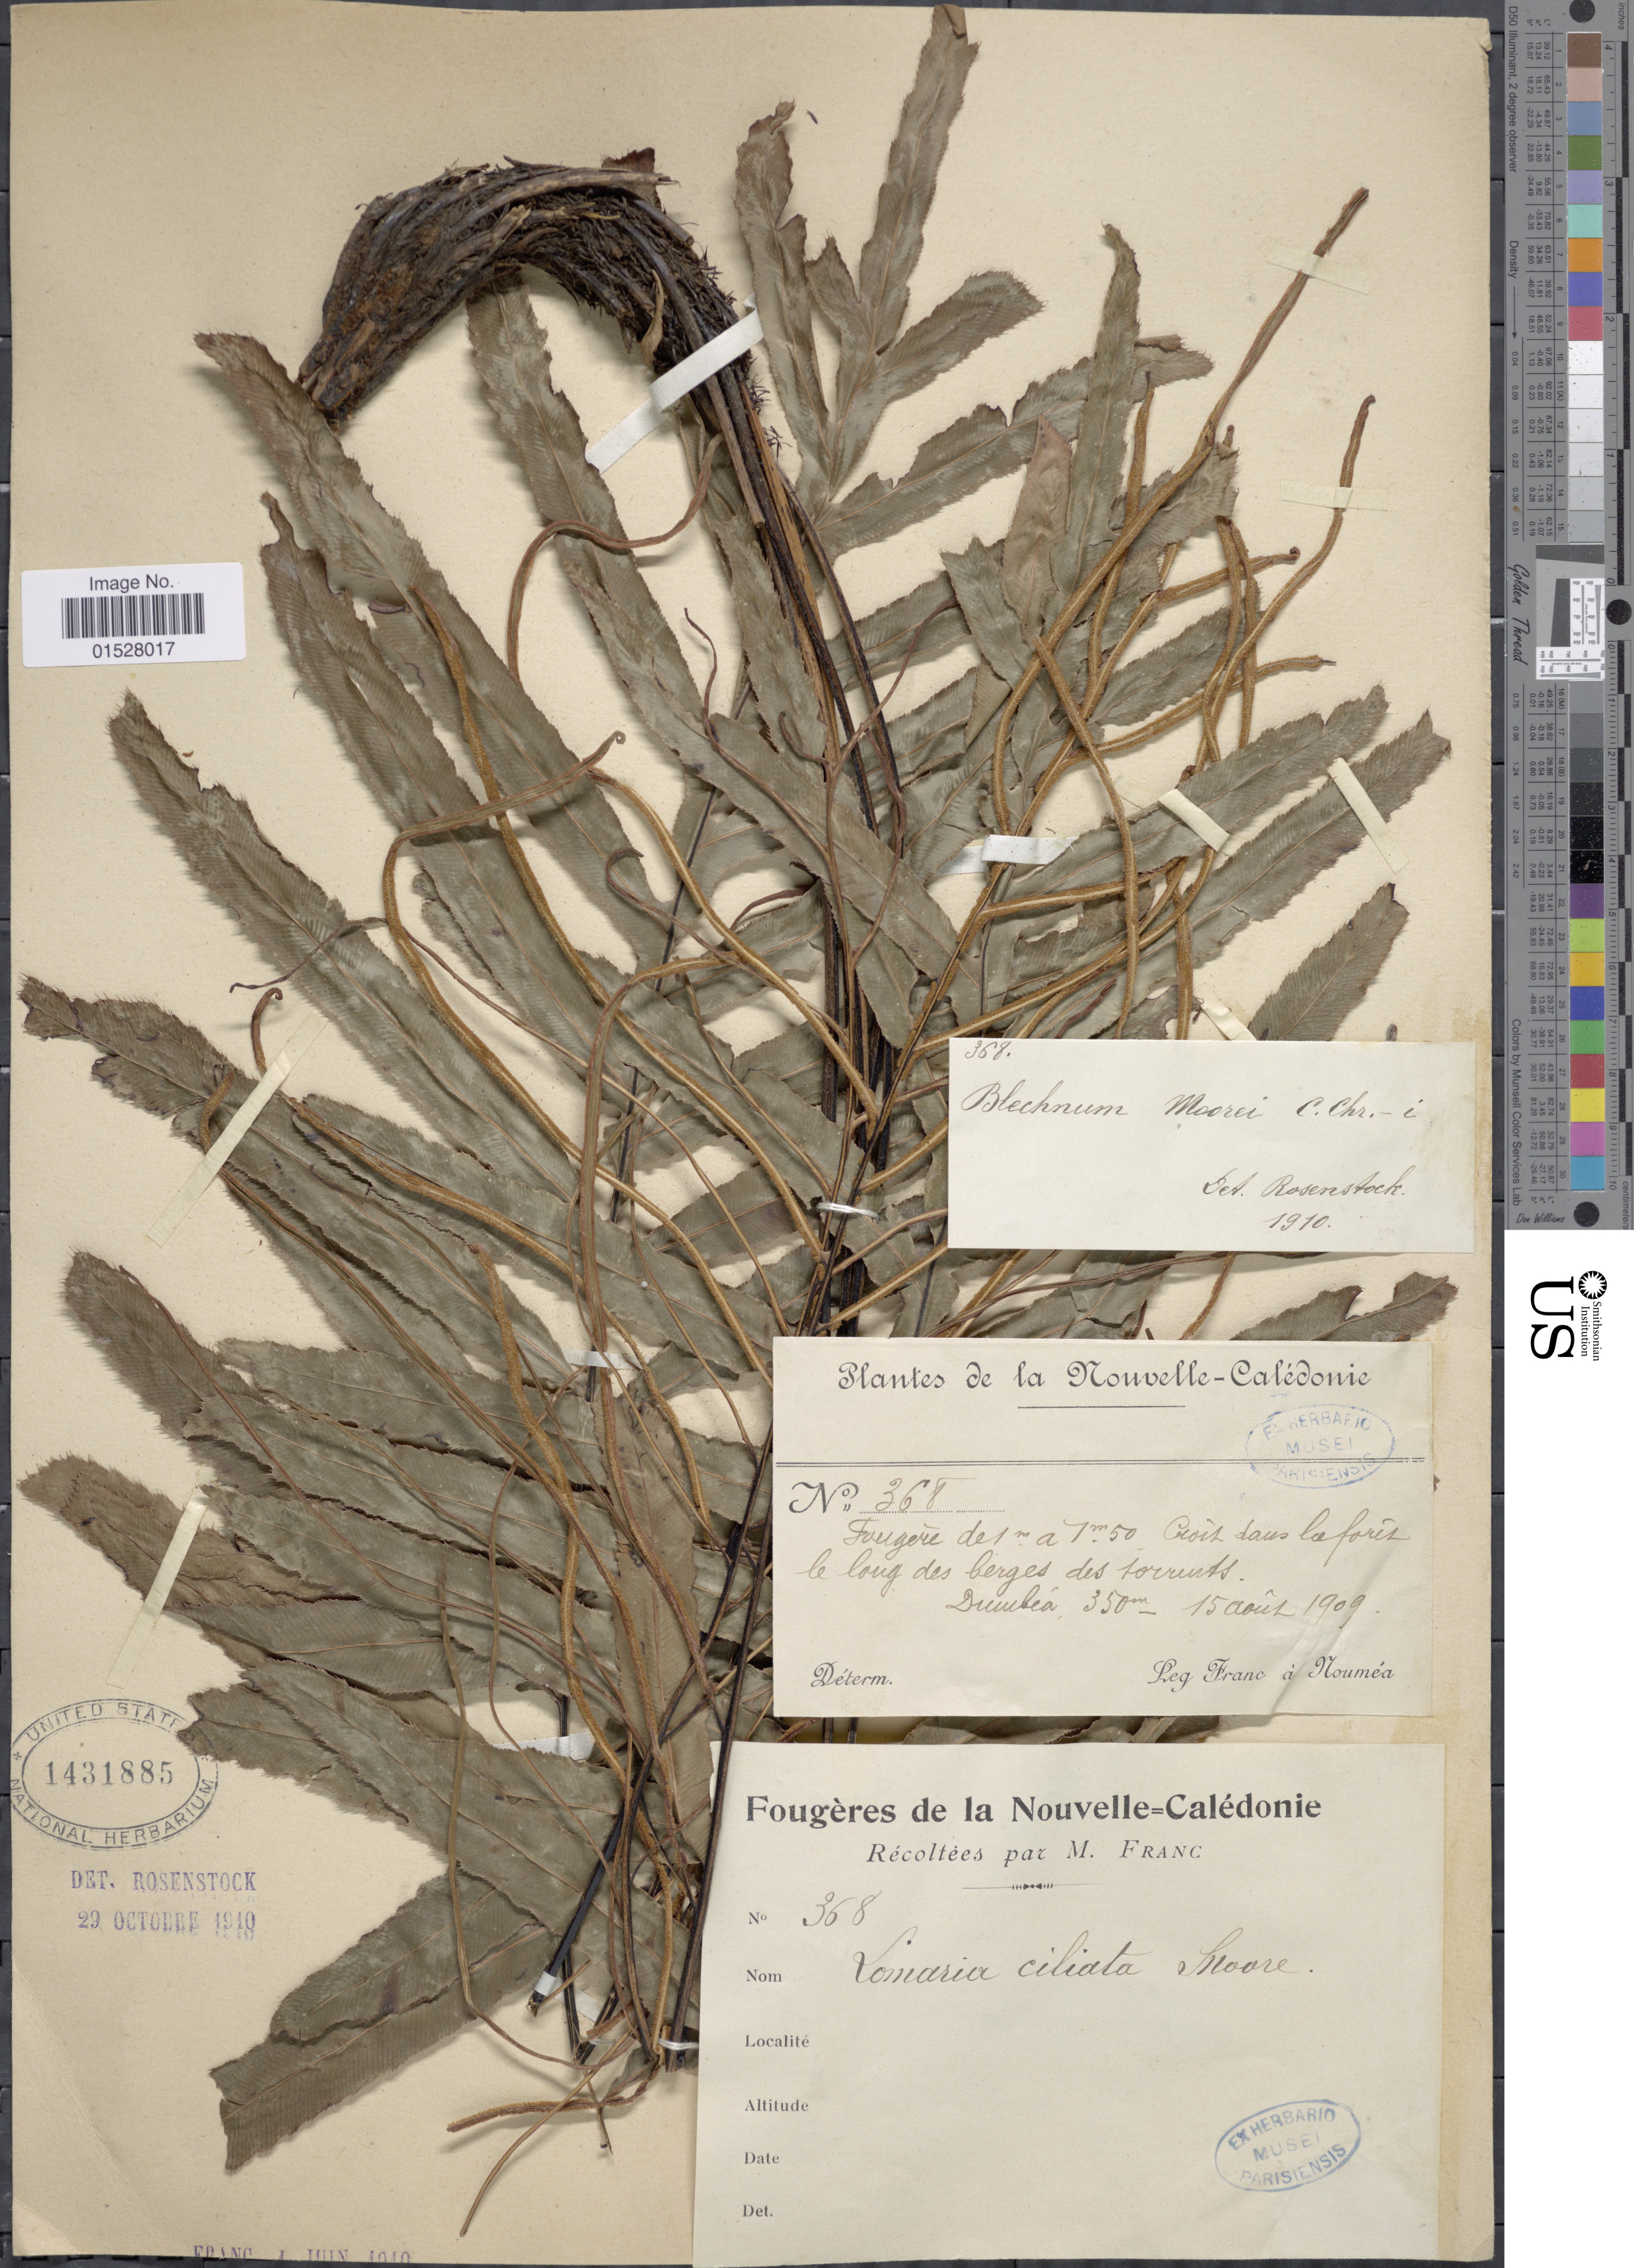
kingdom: Plantae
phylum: Tracheophyta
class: Polypodiopsida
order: Polypodiales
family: Blechnaceae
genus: Blechnum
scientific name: Blechnum moorei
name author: C. Chr.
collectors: Franc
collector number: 368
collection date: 1909-08-15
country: New Caledonia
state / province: South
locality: Bois dans la foret le long des berges des torrents Dumbéa.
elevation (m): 350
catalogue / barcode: US 1431885